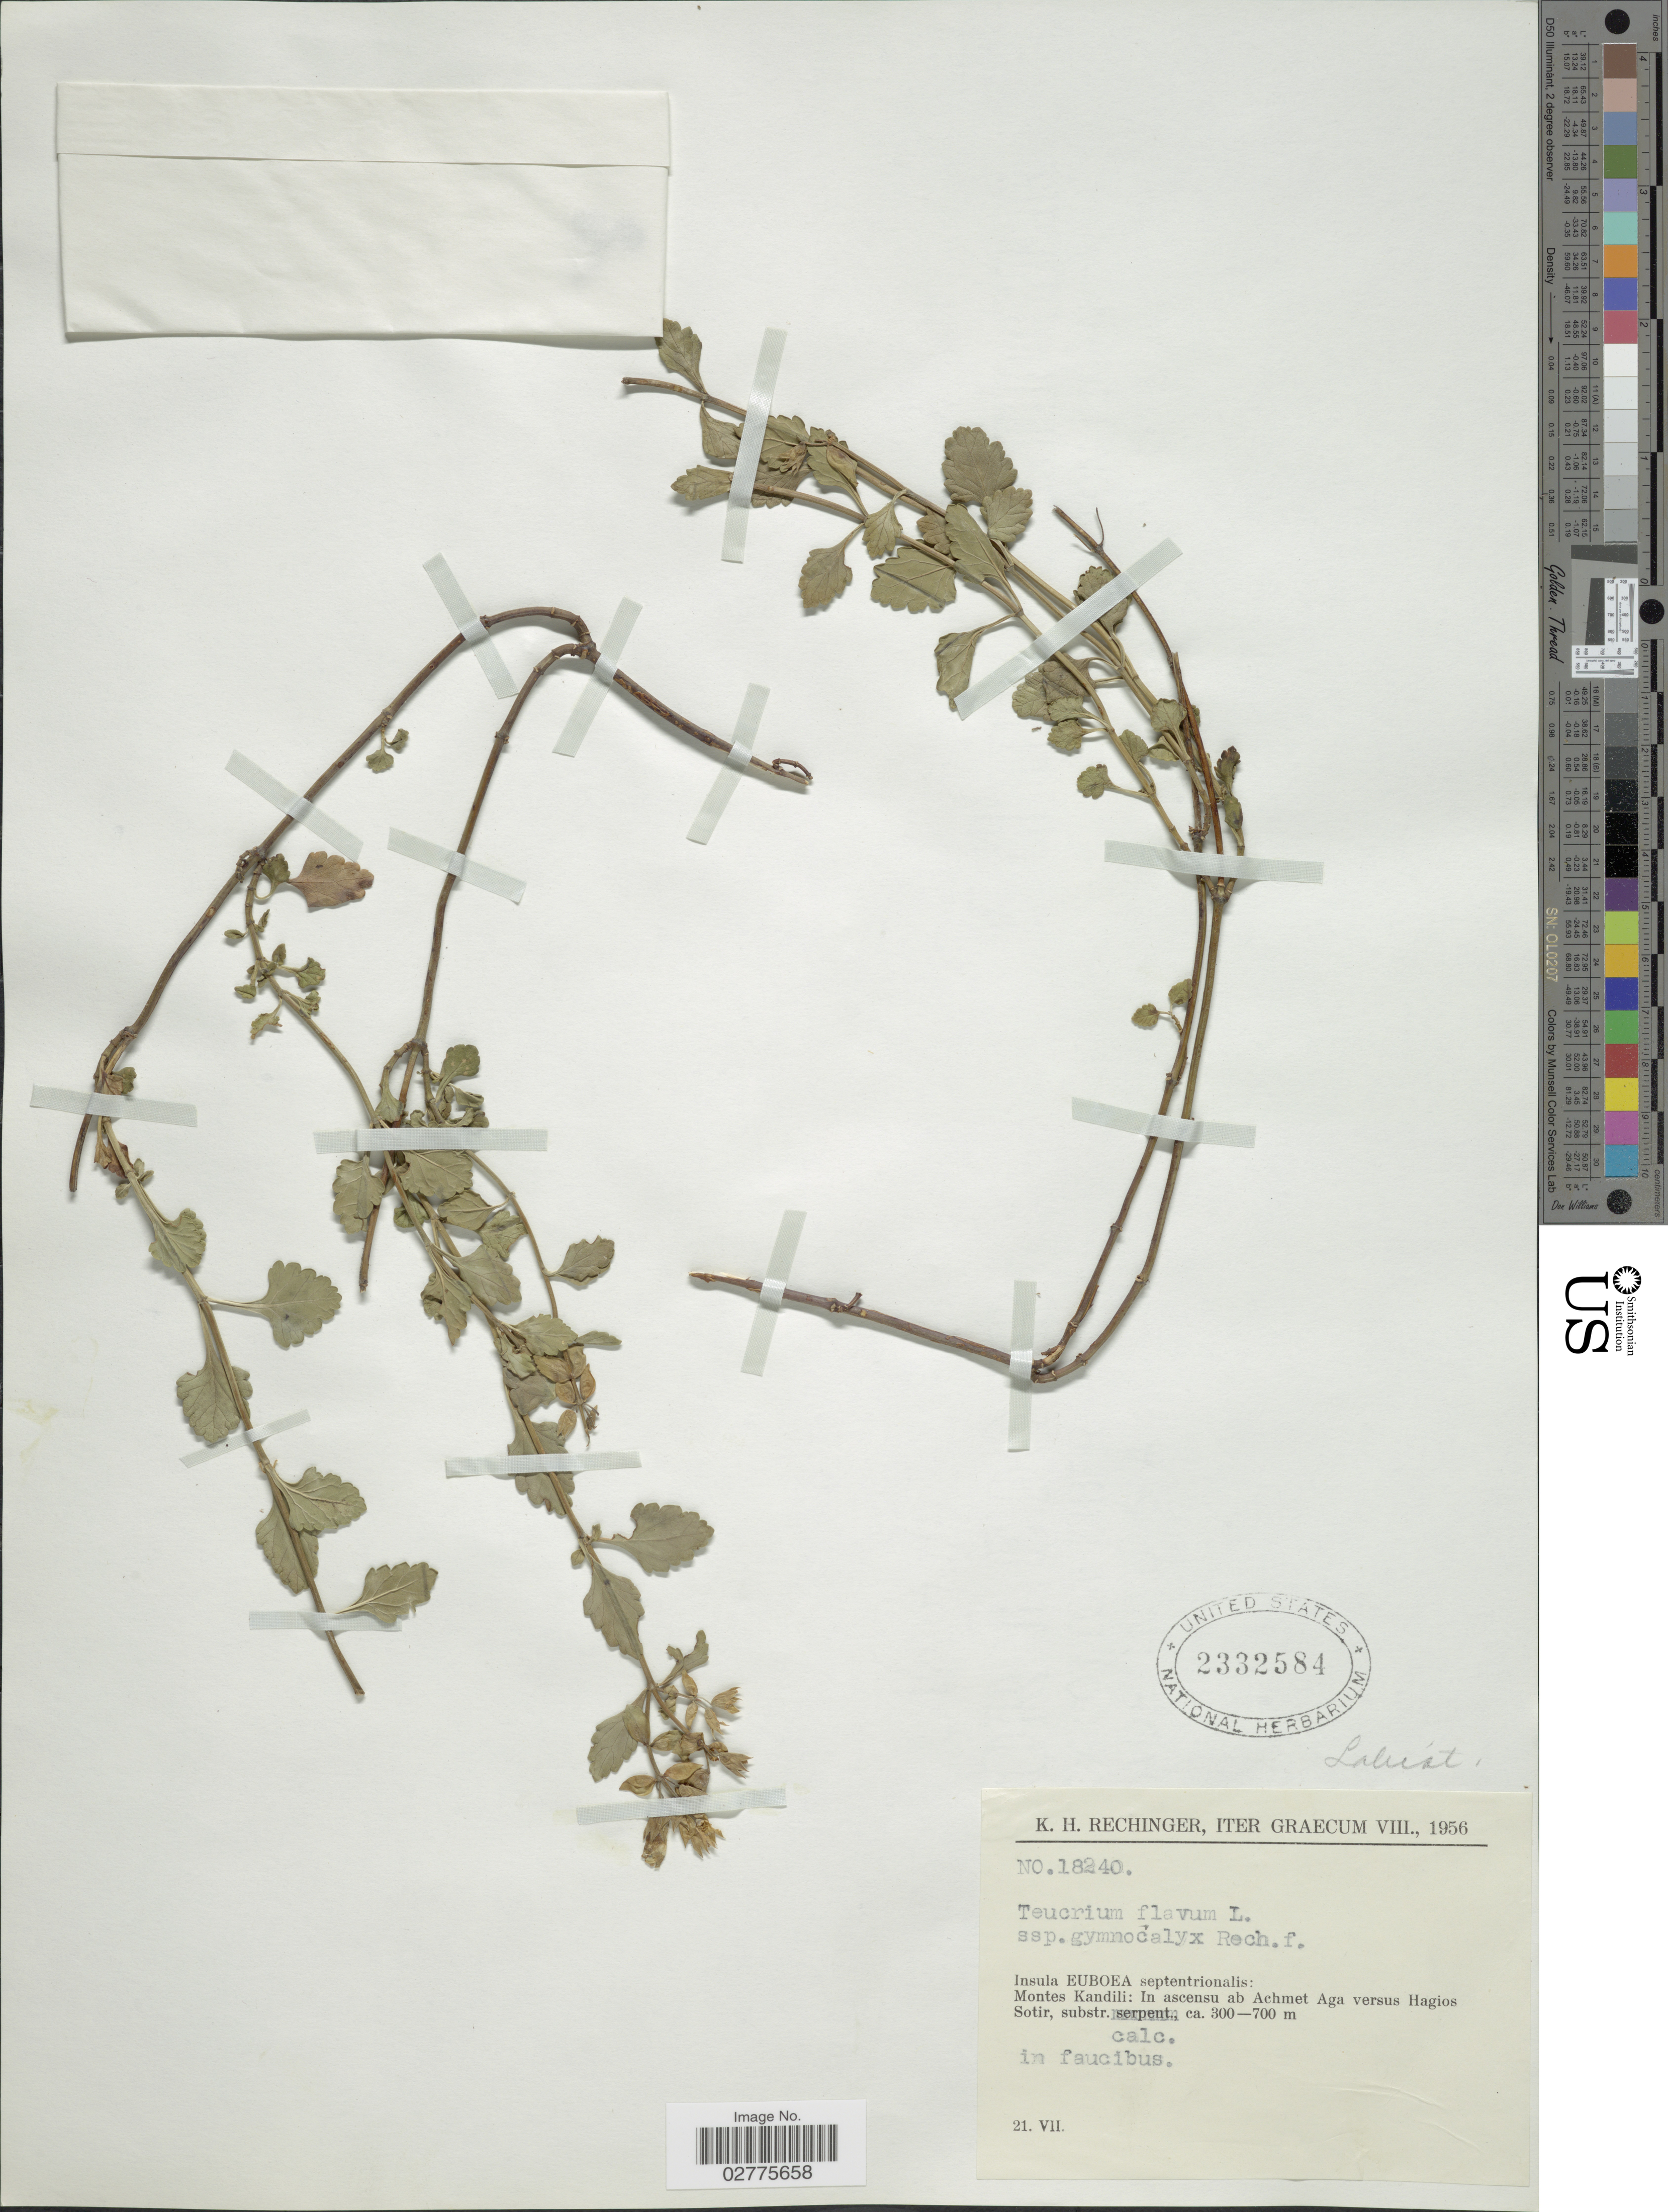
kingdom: Plantae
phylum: Tracheophyta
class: Magnoliopsida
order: Lamiales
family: Lamiaceae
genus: Teucrium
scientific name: Teucrium flavum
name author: L.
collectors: K. H. Rechinger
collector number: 18240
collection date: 1956-07-21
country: Greece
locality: Insula Euboea septentrionalis: Montes Kandili: In ascensu ab Achmet Aga versus Hagios Sotir, substr. calc.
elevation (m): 300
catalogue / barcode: US 2332584